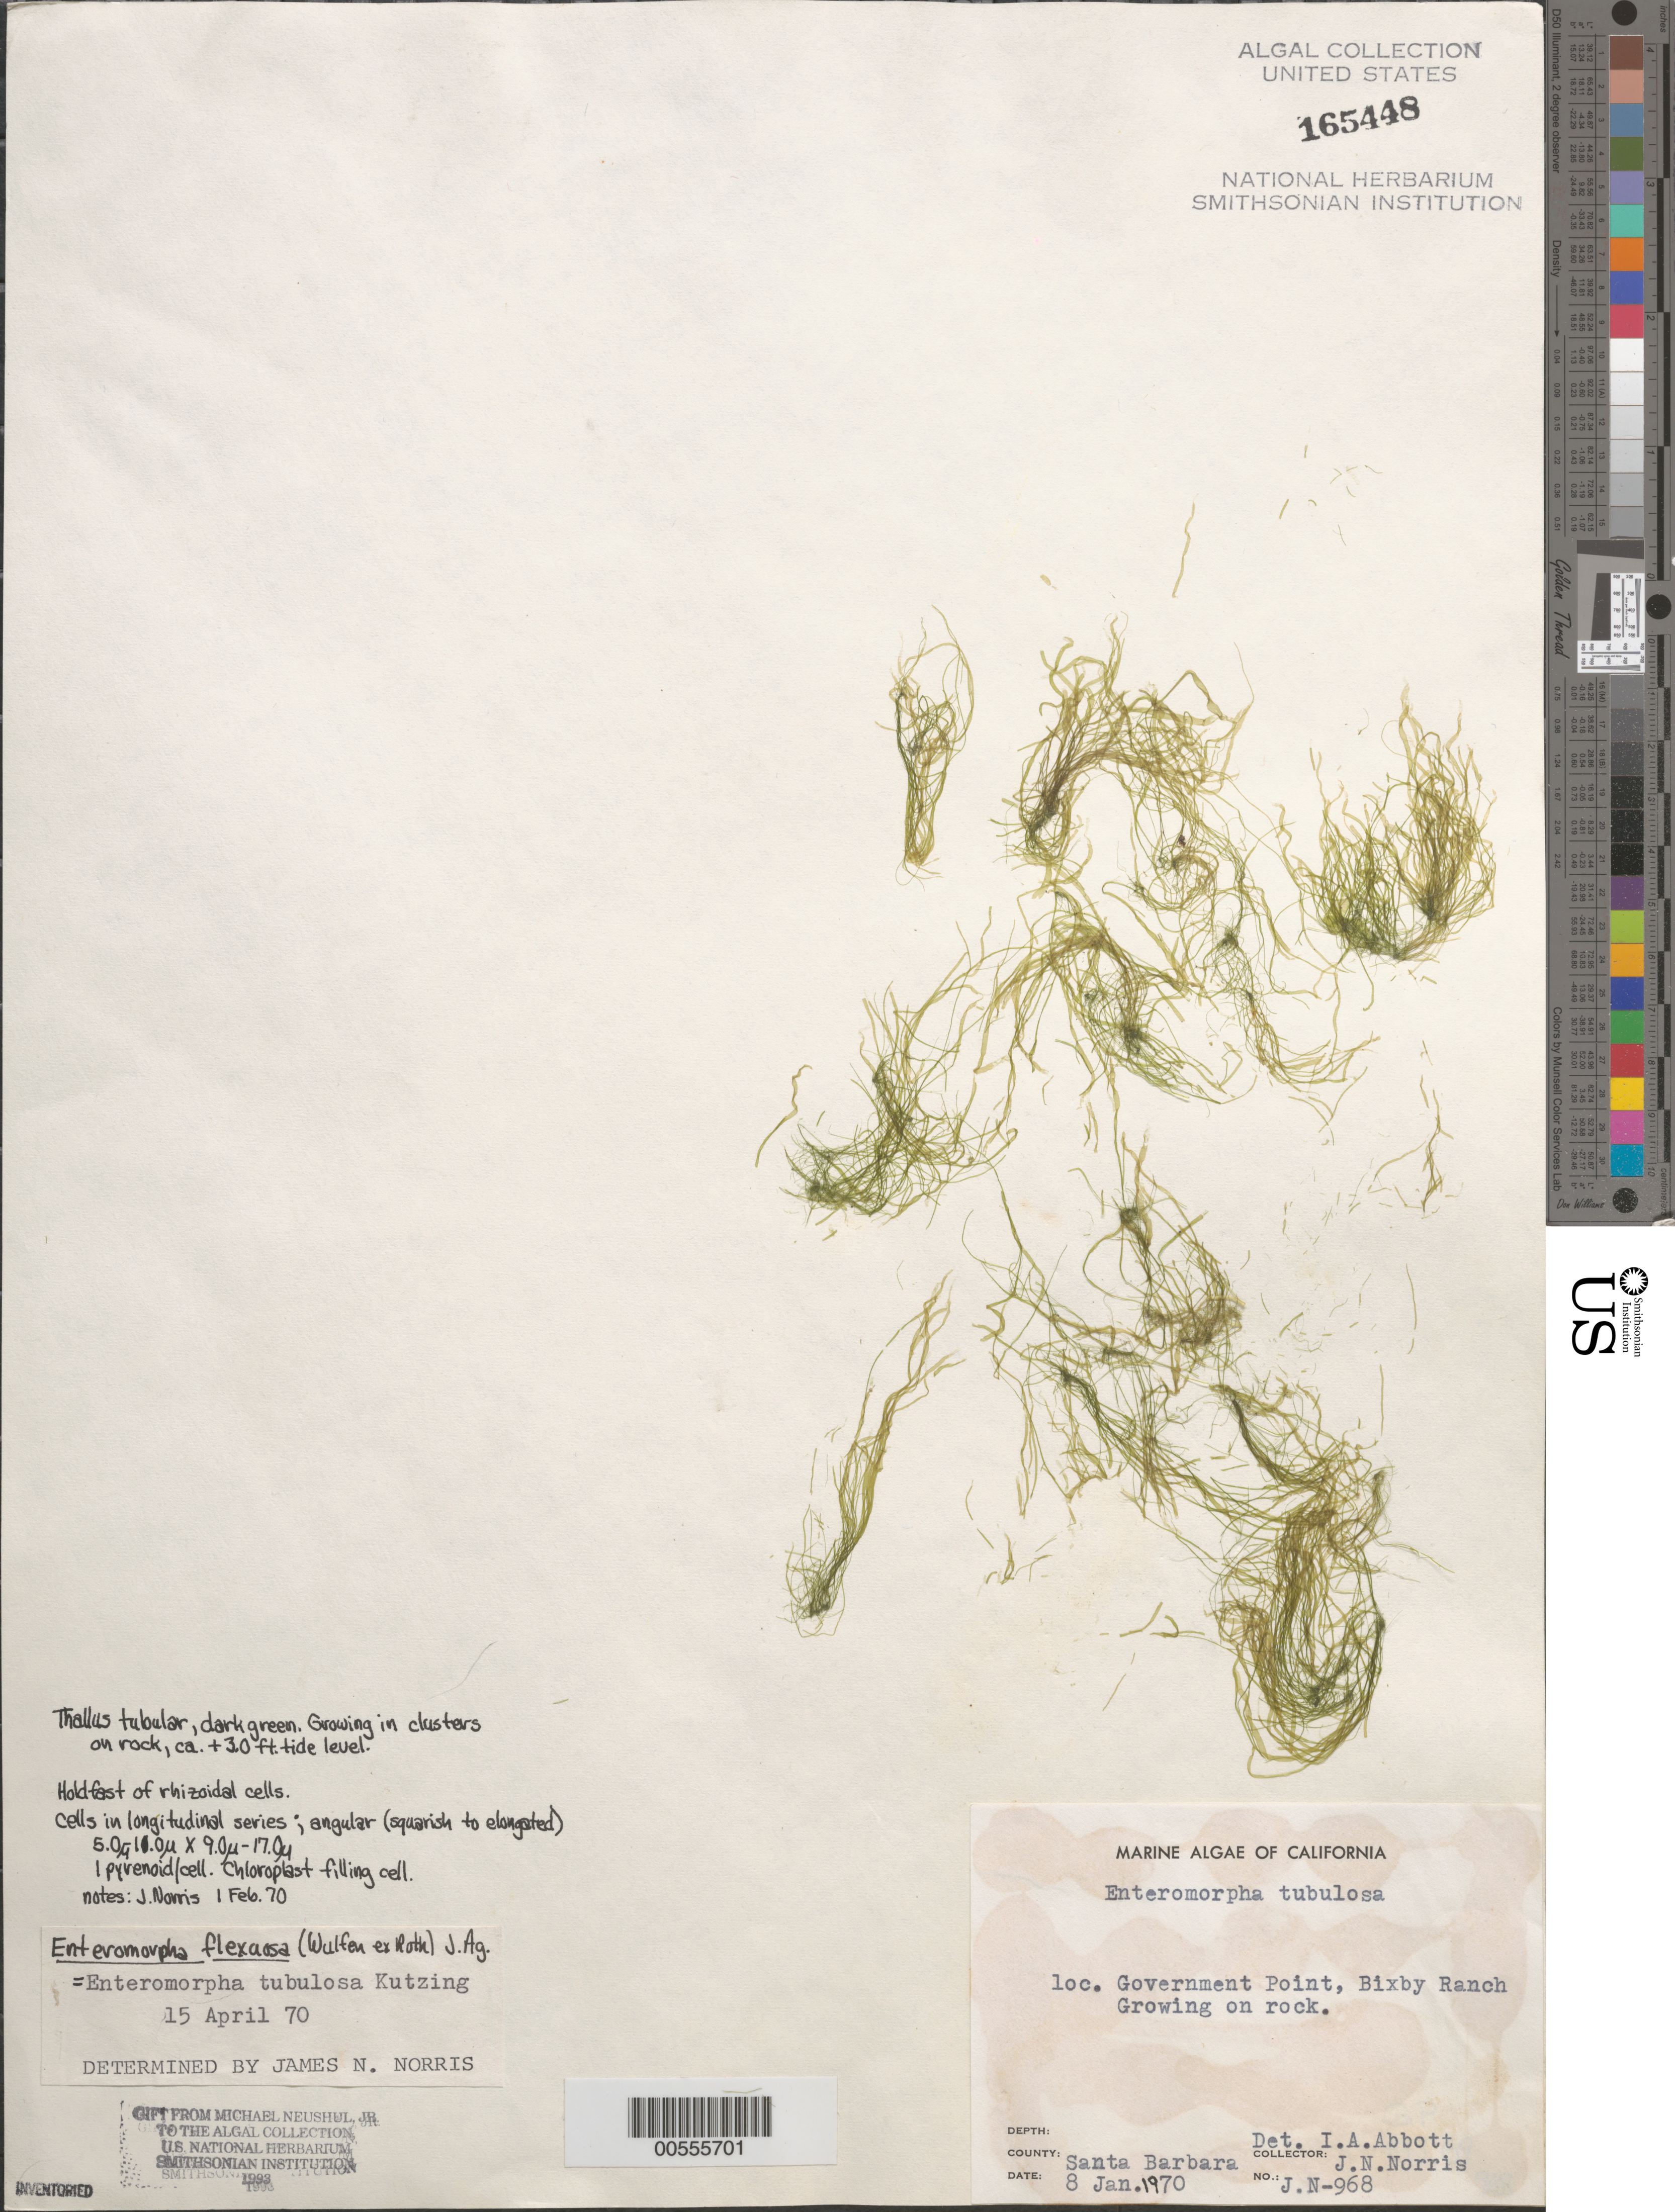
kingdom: Plantae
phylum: Chlorophyta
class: Ulvophyceae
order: Ulvales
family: Ulvaceae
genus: Ulva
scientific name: Ulva flexuosa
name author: Wulfen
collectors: J. N. Norris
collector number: JN-968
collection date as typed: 08 Jan 1970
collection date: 1970-01-08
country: United States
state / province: California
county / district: Santa Barbara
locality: Government Point, Bixby Ranch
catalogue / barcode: US 165448